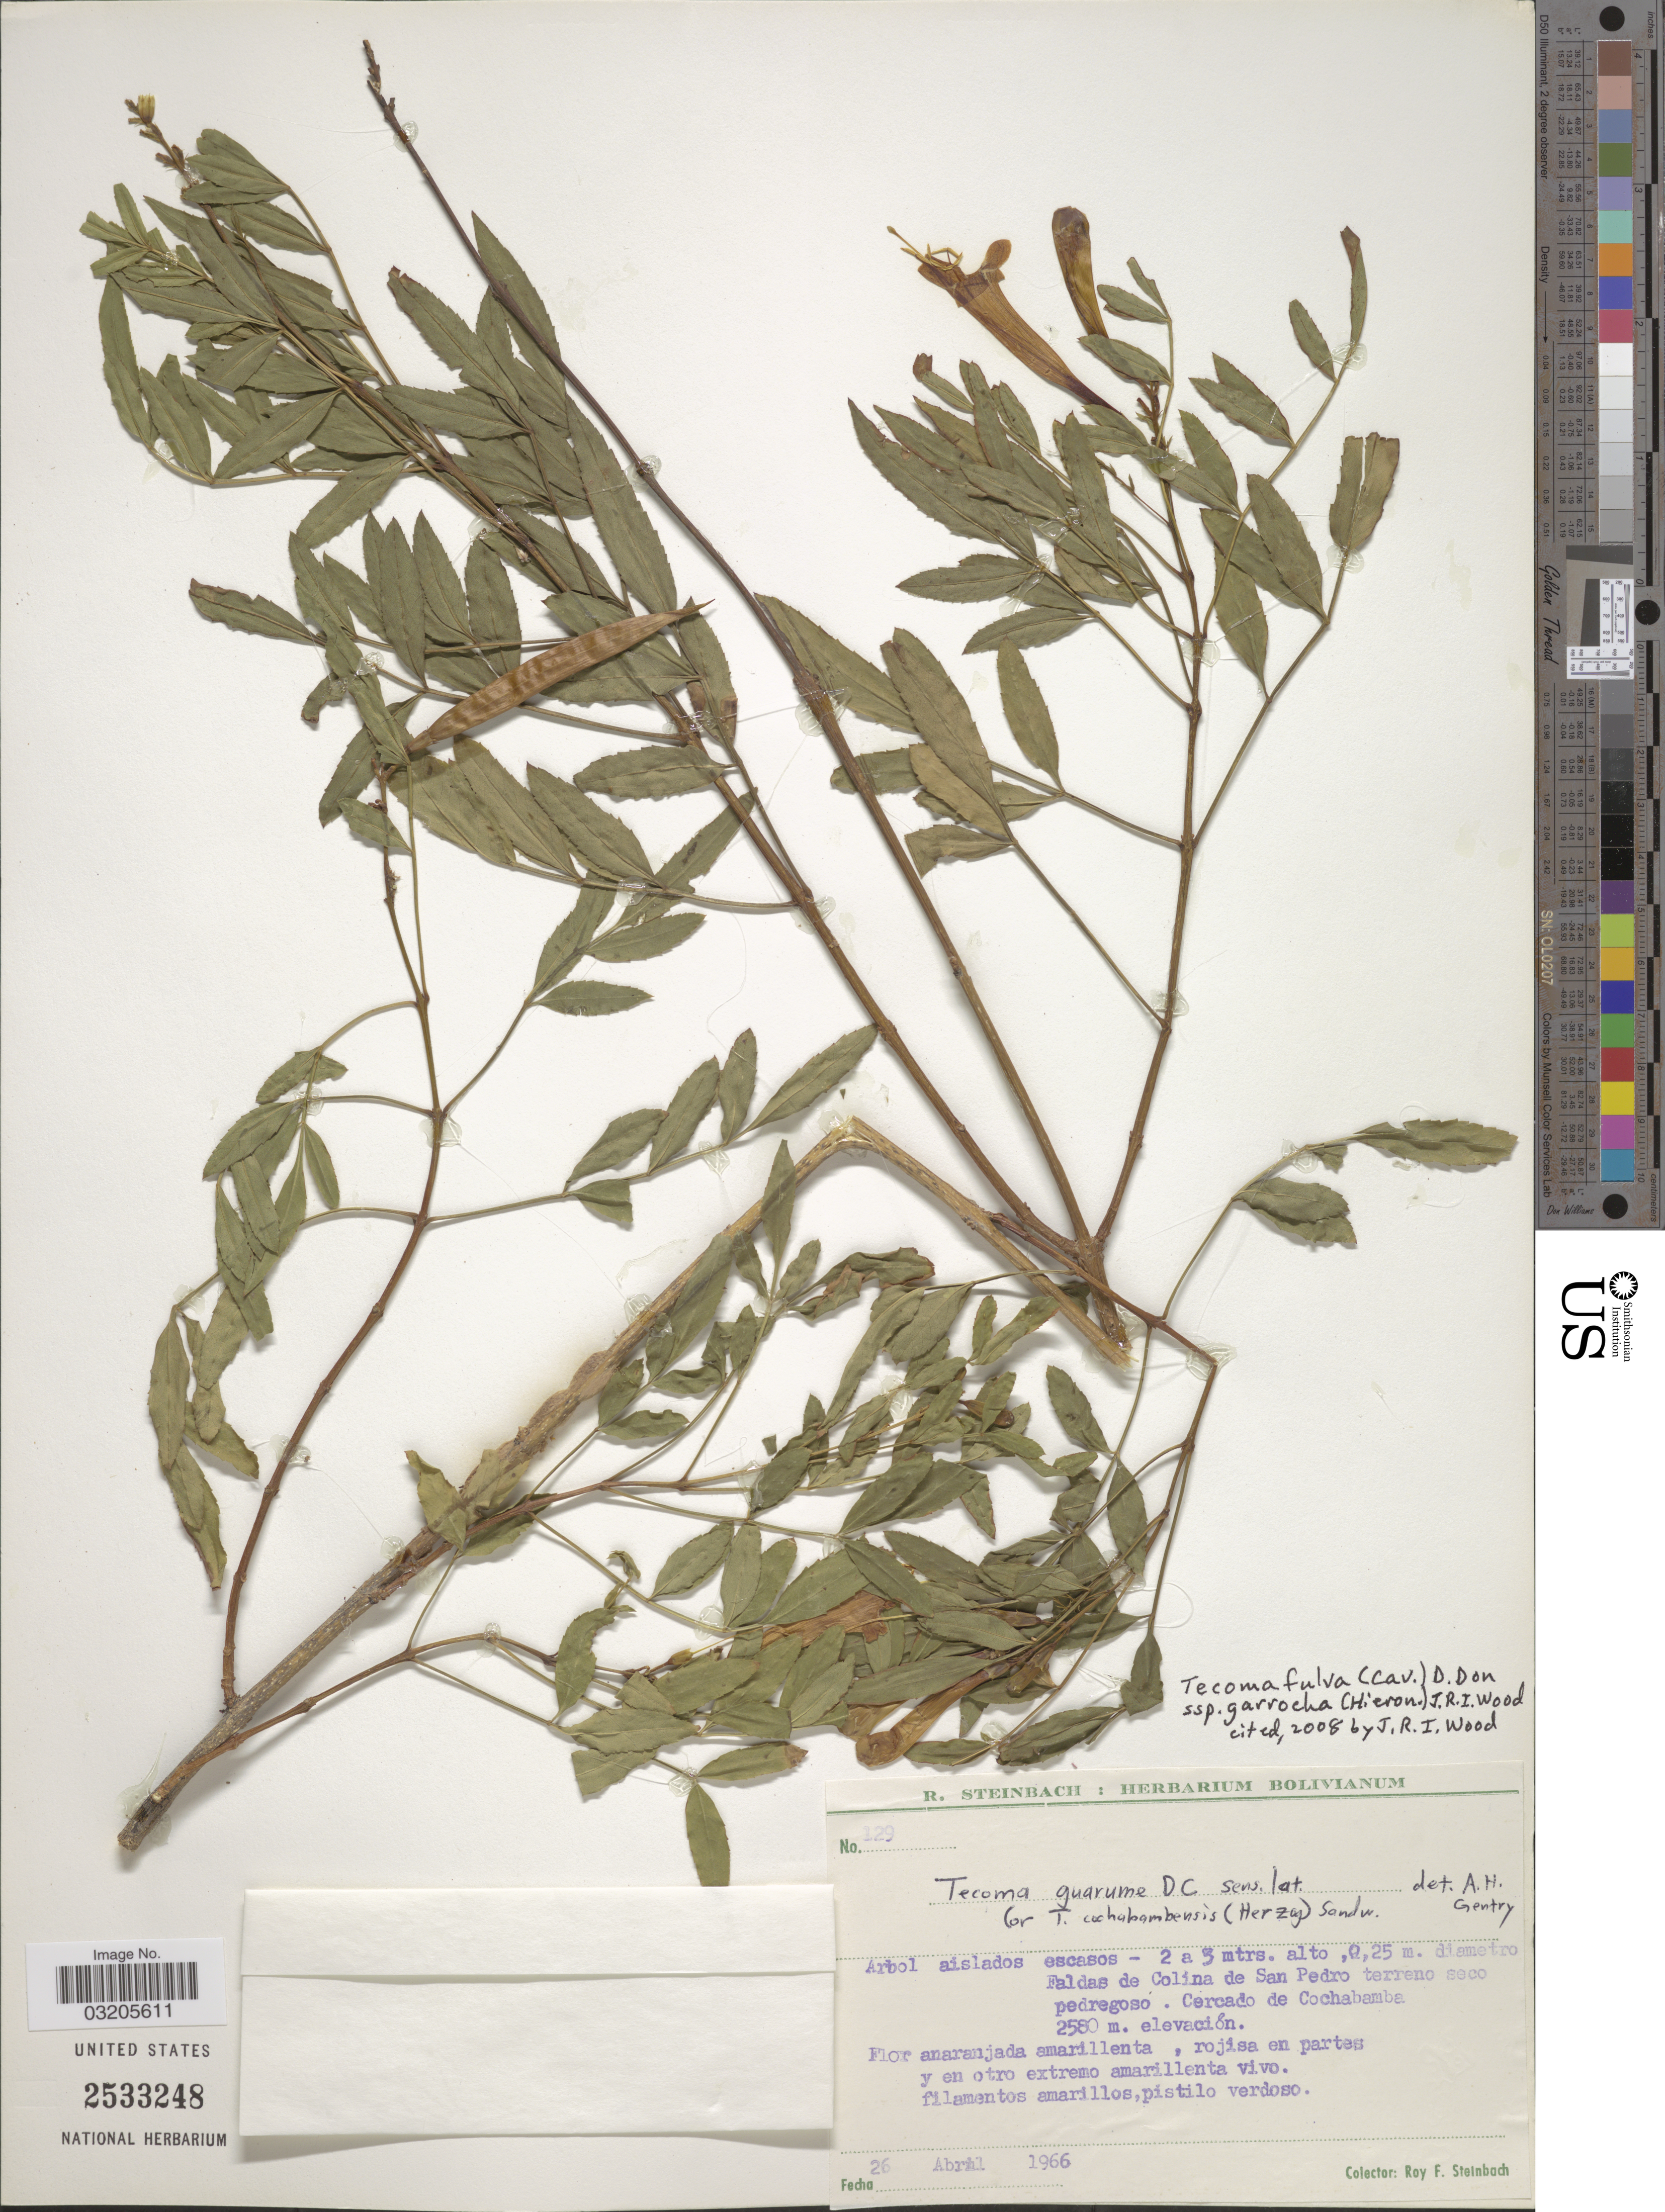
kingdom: Plantae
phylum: Tracheophyta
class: Magnoliopsida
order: Lamiales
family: Bignoniaceae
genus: Tecoma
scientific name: Tecoma stans subsp. garrocha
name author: J.R.I. Wood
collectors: R. F. Steinbach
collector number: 129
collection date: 1966-04-26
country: Bolivia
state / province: Cochabamba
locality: Faldas de Colina de San Pedro terreno seco pedregoso. Cercado de Cochabamba.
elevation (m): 2580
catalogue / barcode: US 2533248